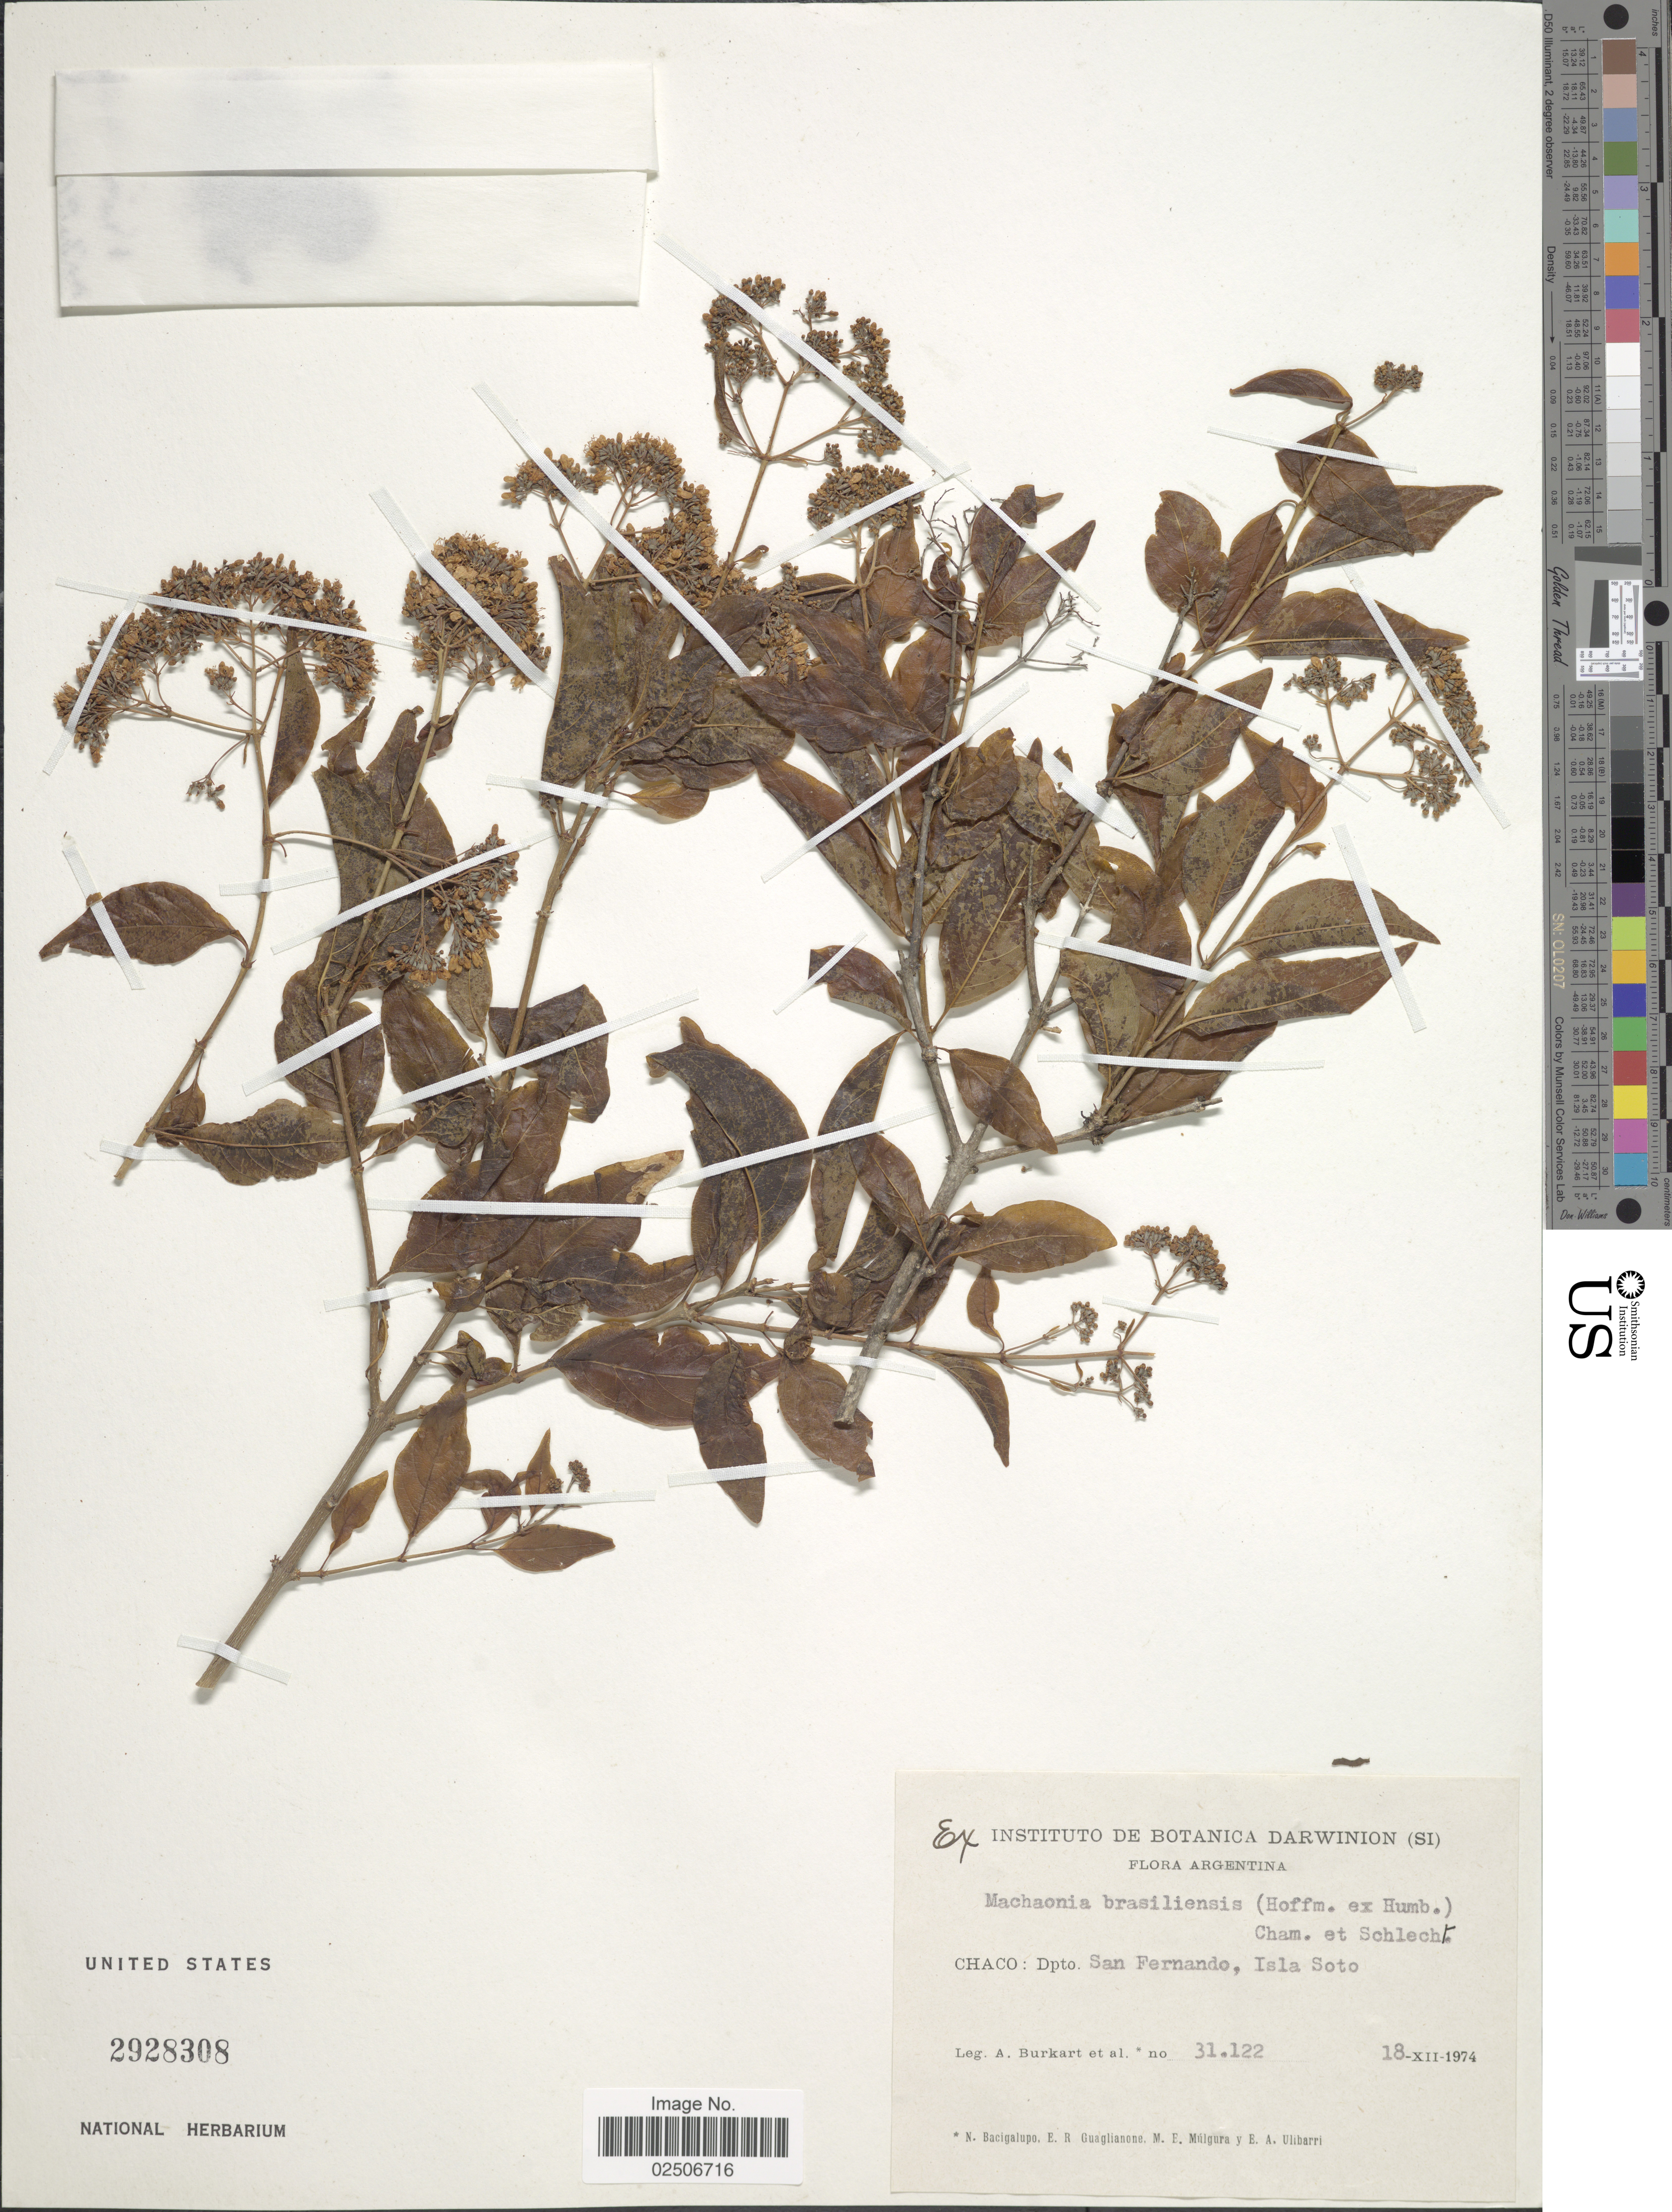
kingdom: Plantae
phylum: Tracheophyta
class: Magnoliopsida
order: Gentianales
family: Rubiaceae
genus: Machaonia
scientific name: Machaonia brasiliensis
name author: (Hoffmanns. ex Humb.) Cham. & Schltdl.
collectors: A. E. Burkart, N. M. Bacigalupo, E. R. Guaglianone, M. Múlgura & E. A. Ulibarri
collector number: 31122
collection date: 1974-12-18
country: Argentina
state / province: Chaco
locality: Dpto. San Fernando, Isla Soto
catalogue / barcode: US 2928308